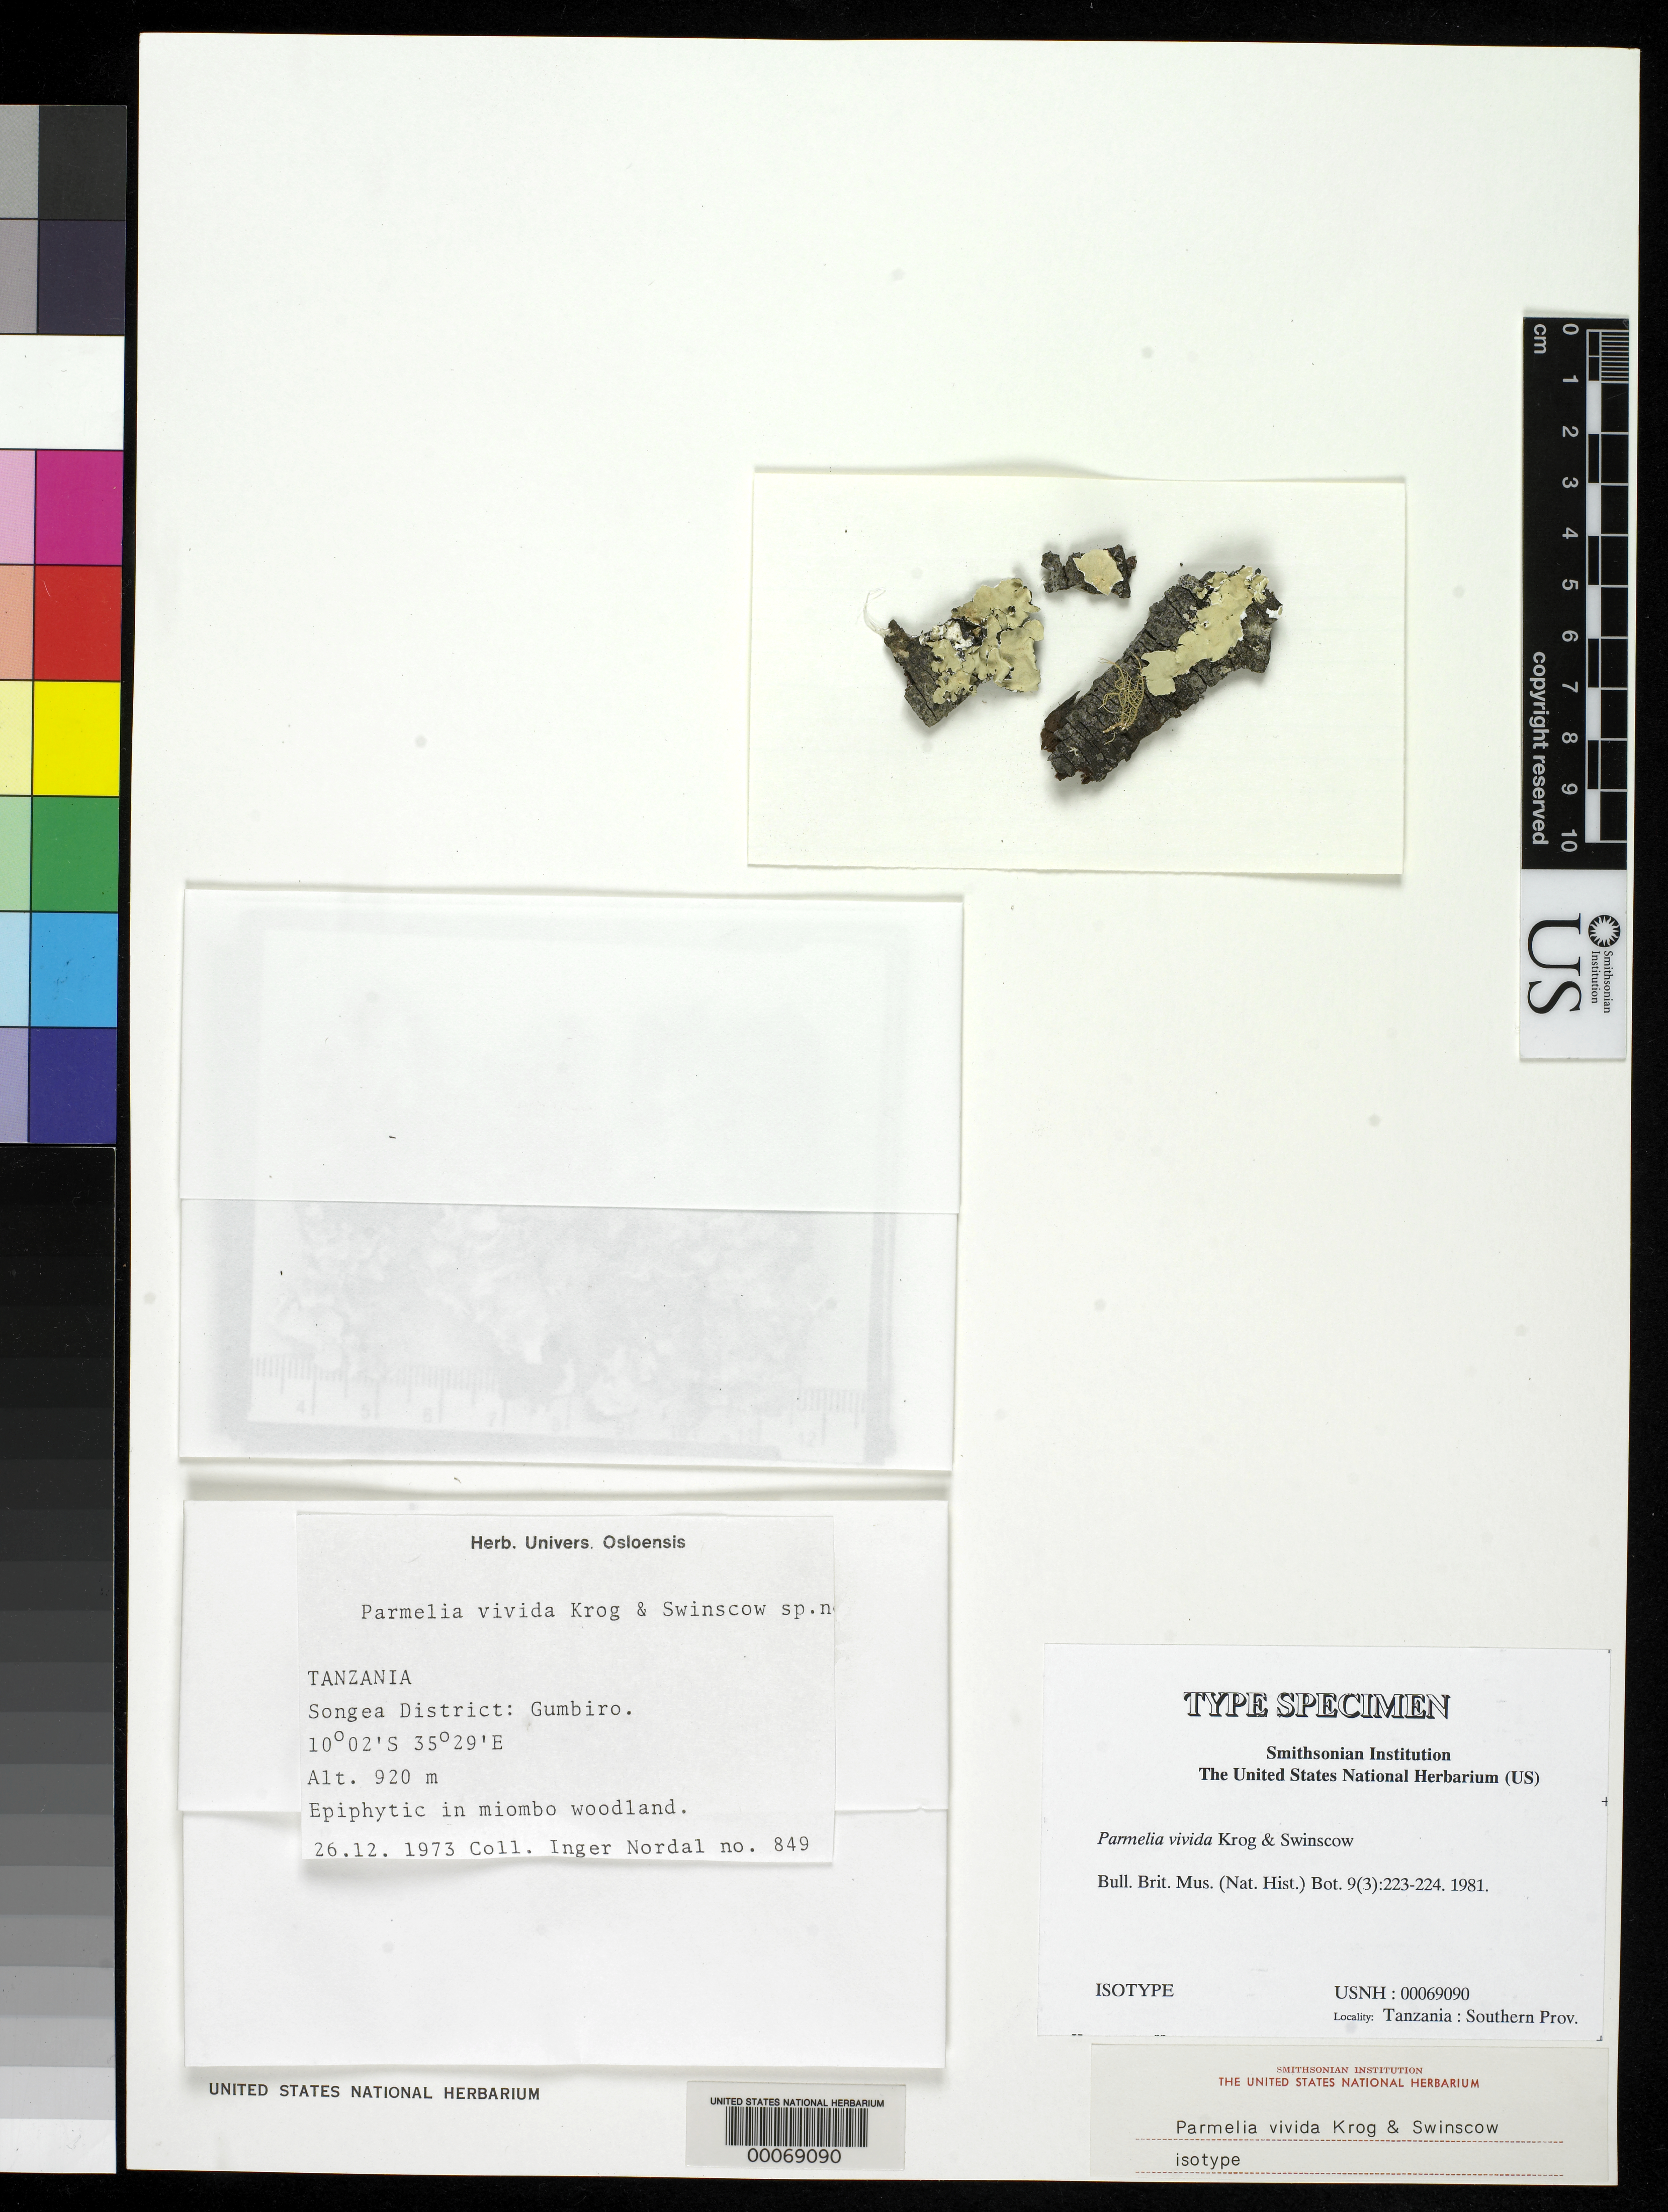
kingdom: Fungi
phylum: Ascomycota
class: Lecanoromycetes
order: Lecanorales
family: Parmeliaceae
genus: Parmelia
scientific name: Parmelia vivida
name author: Krog & Swinscow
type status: Isotype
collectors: I. Nordal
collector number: Inb 849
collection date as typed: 26 Dec 1973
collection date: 1973-12-26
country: Tanzania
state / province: Ruvuma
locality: Songea, Gumbiro.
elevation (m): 920